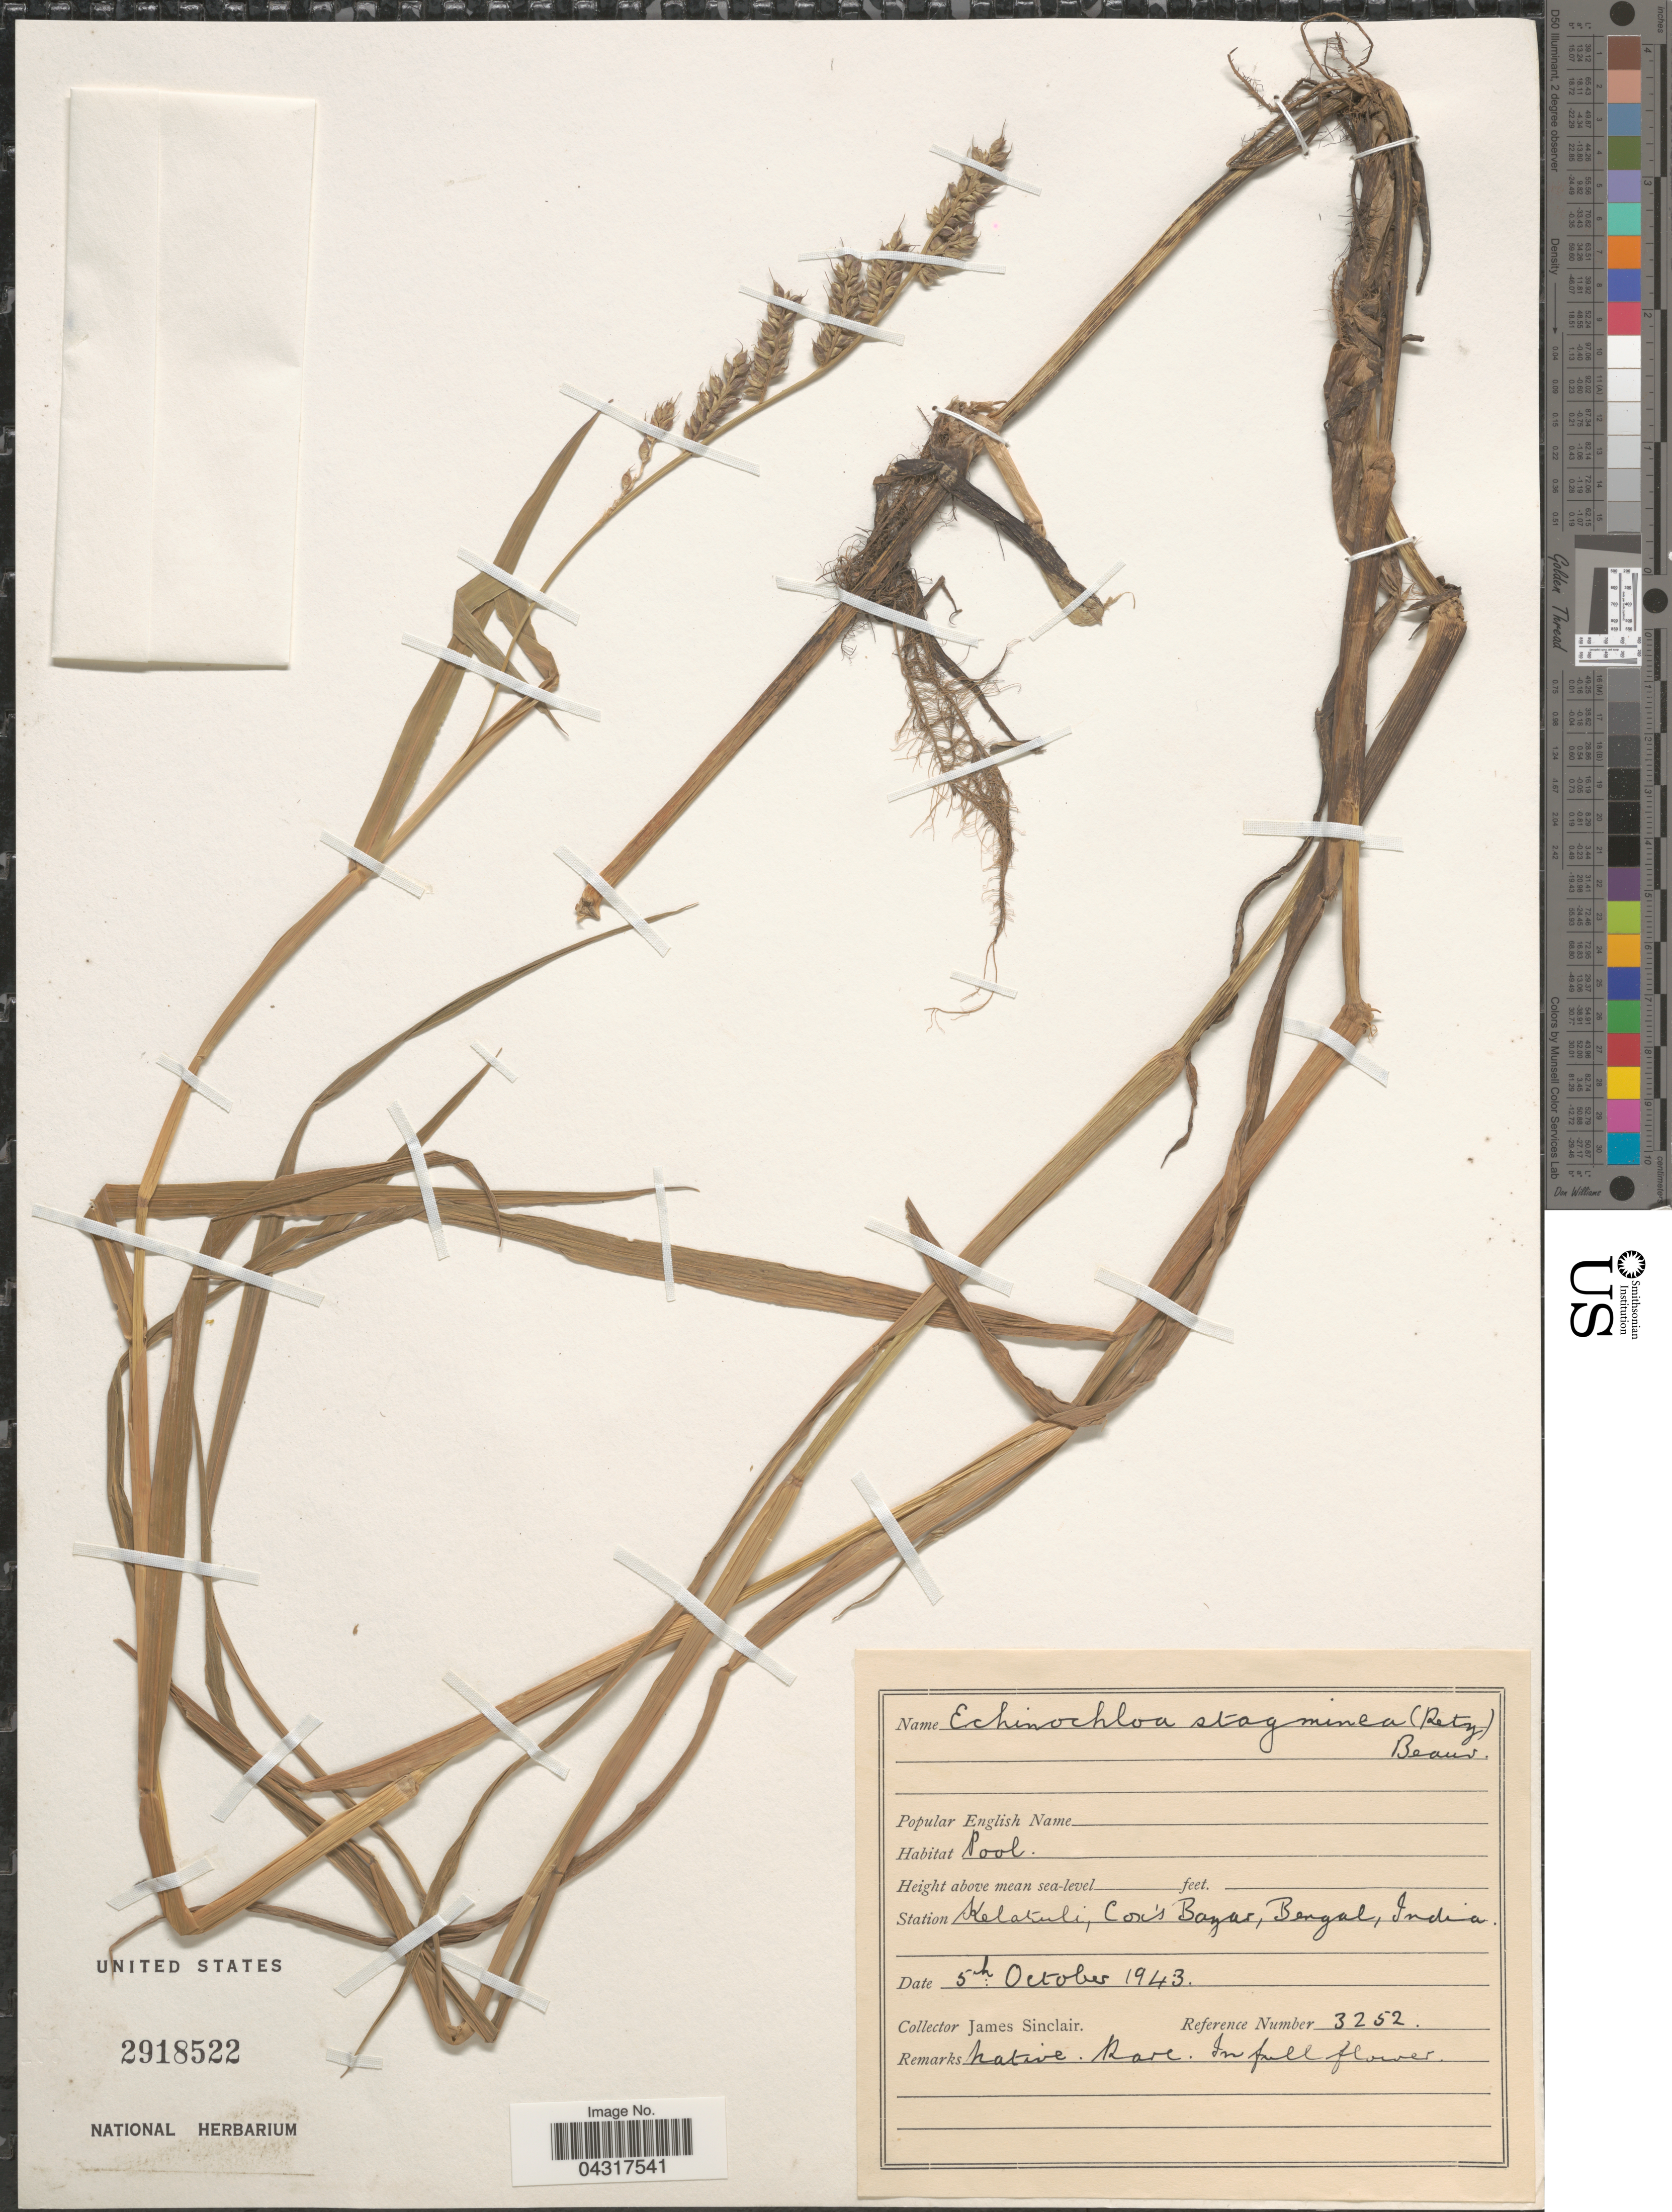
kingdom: Plantae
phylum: Tracheophyta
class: Liliopsida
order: Poales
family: Poaceae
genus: Echinochloa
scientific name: Echinochloa stagnina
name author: (Retz.) P. Beauv.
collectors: J. Sinclair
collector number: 3252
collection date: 1943-10-05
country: Bangladesh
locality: Station Kelatuli, Cox's Bazar, Bengal.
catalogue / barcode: US 2918522